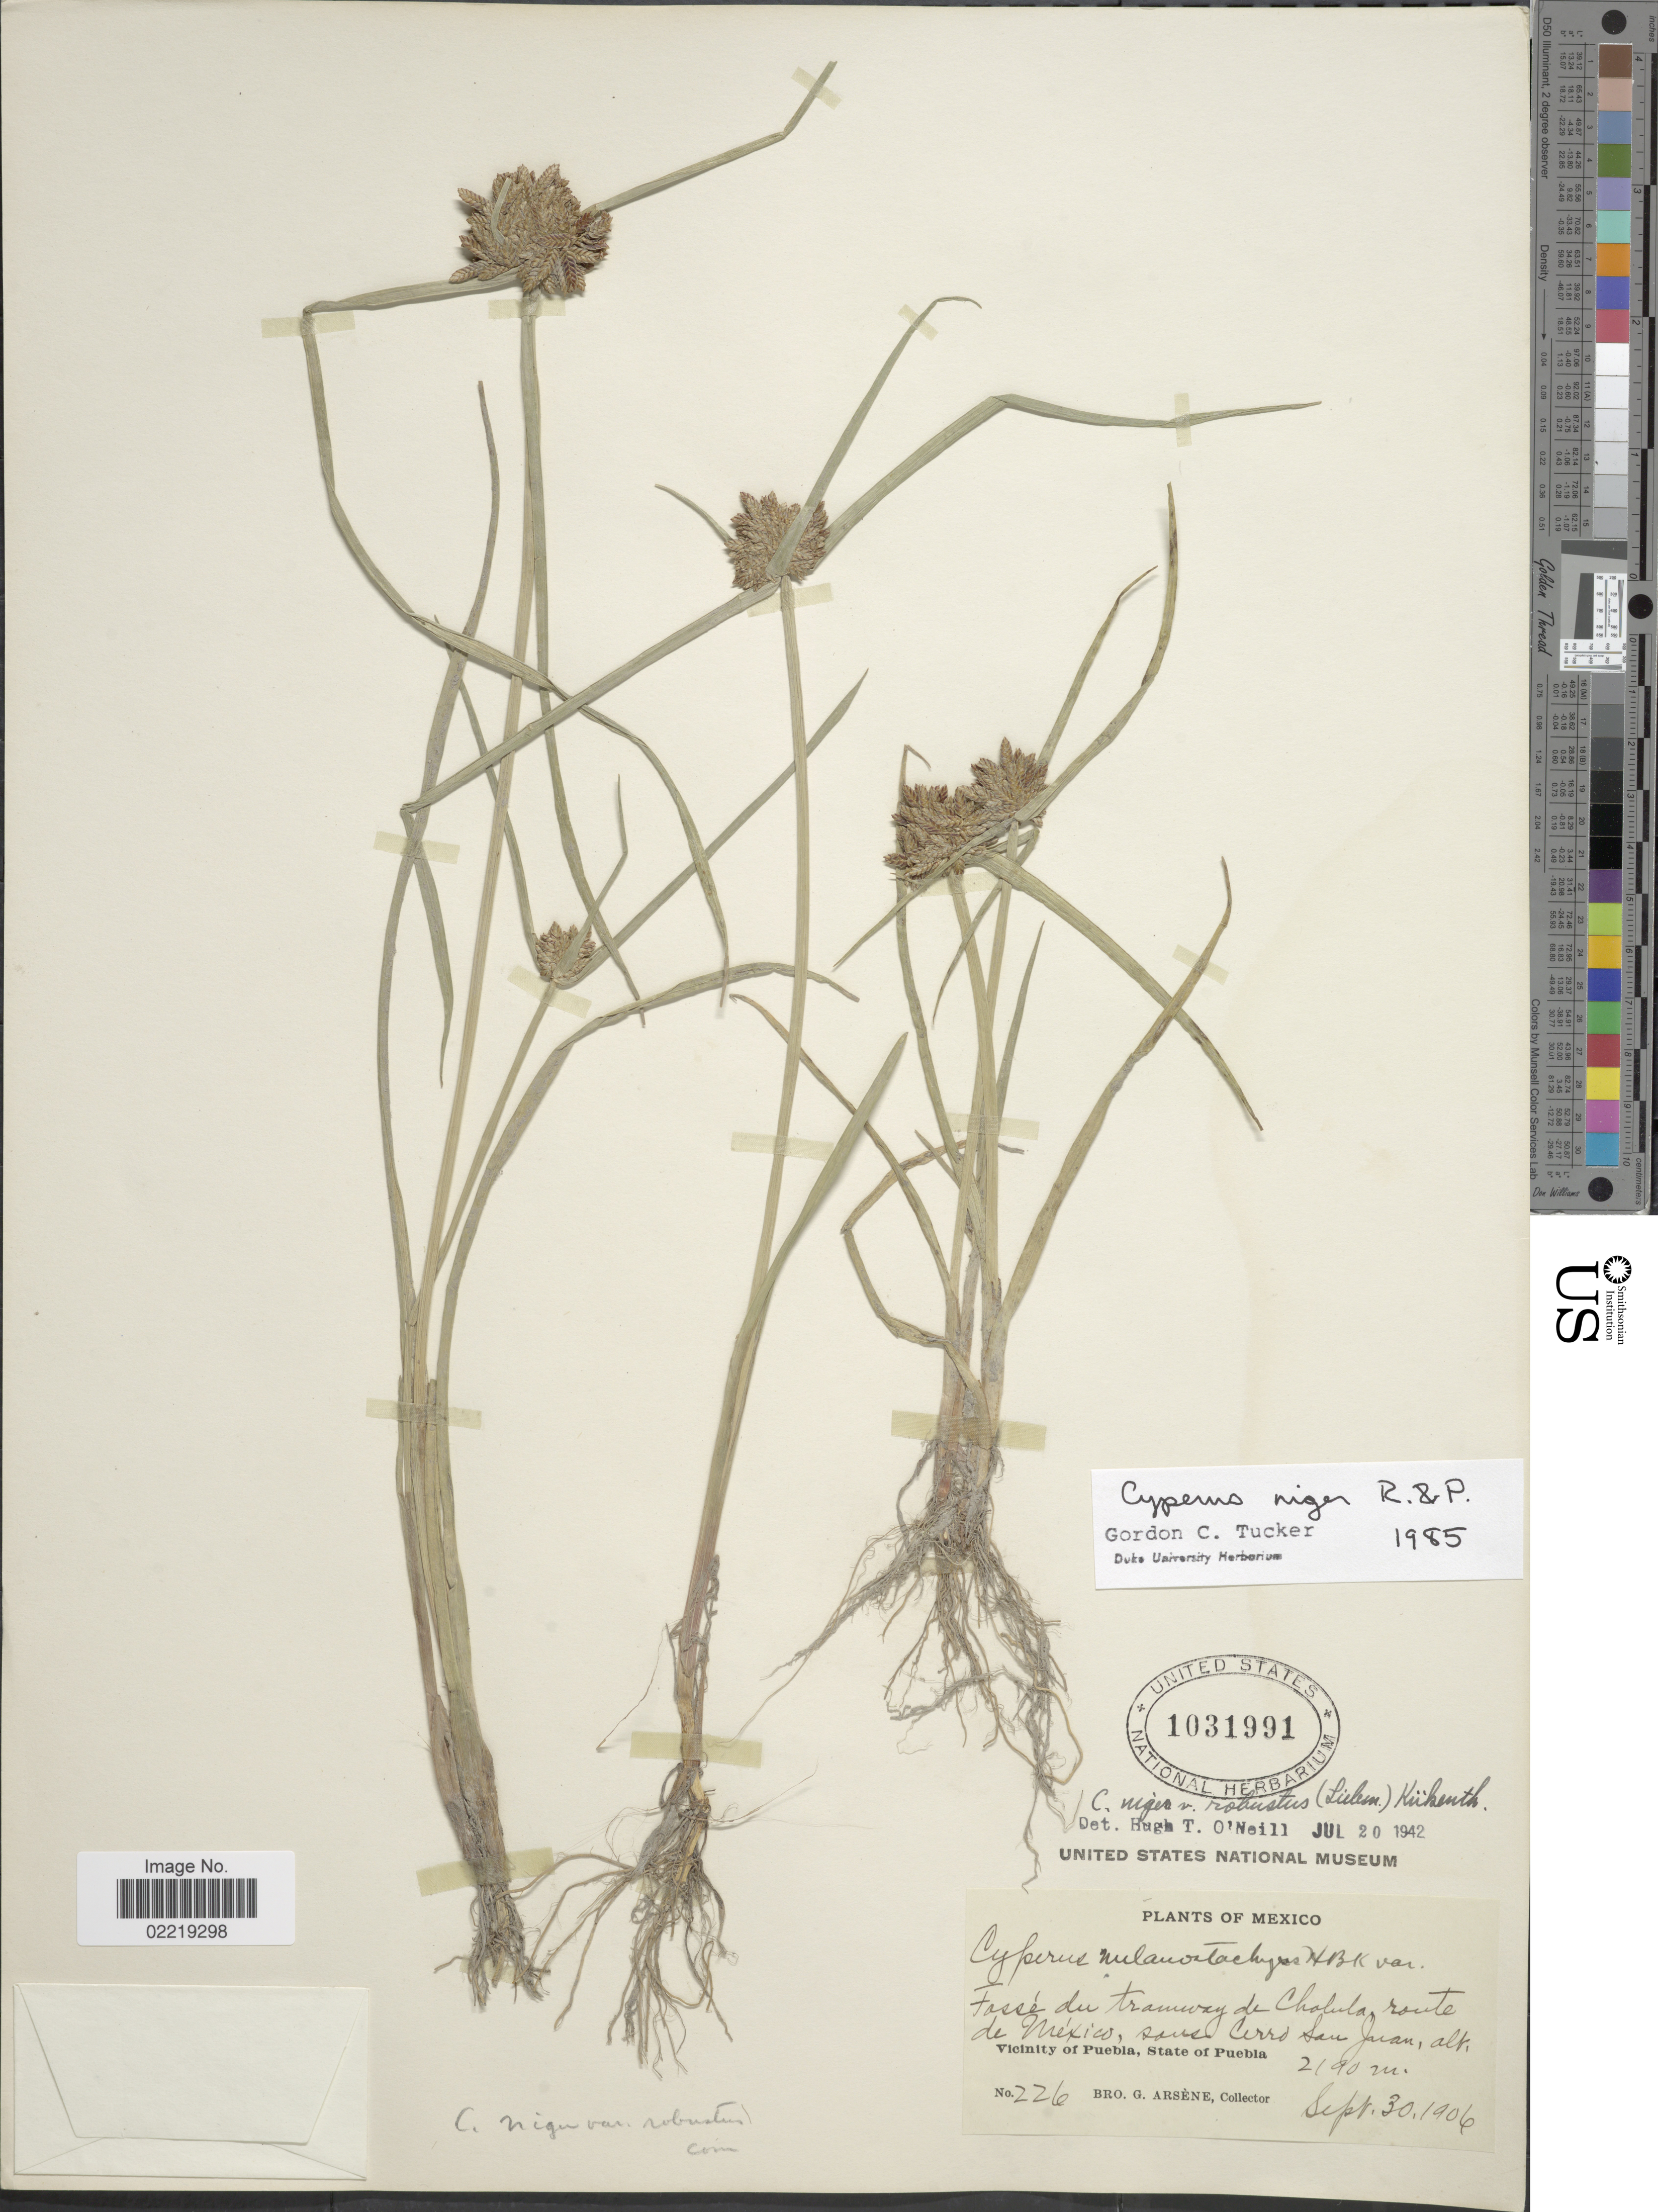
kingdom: Plantae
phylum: Tracheophyta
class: Liliopsida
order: Poales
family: Cyperaceae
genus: Cyperus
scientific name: Cyperus niger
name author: Ruiz & Pav.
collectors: Bro. G. Arsène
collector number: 226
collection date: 1906-09-30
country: Mexico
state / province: Puebla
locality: Fosse du tramay de Cholula, route de Mexico, sous Cerro San Juan, Vicinity of Puebla, State of Puebla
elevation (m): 2190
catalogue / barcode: US 1031991